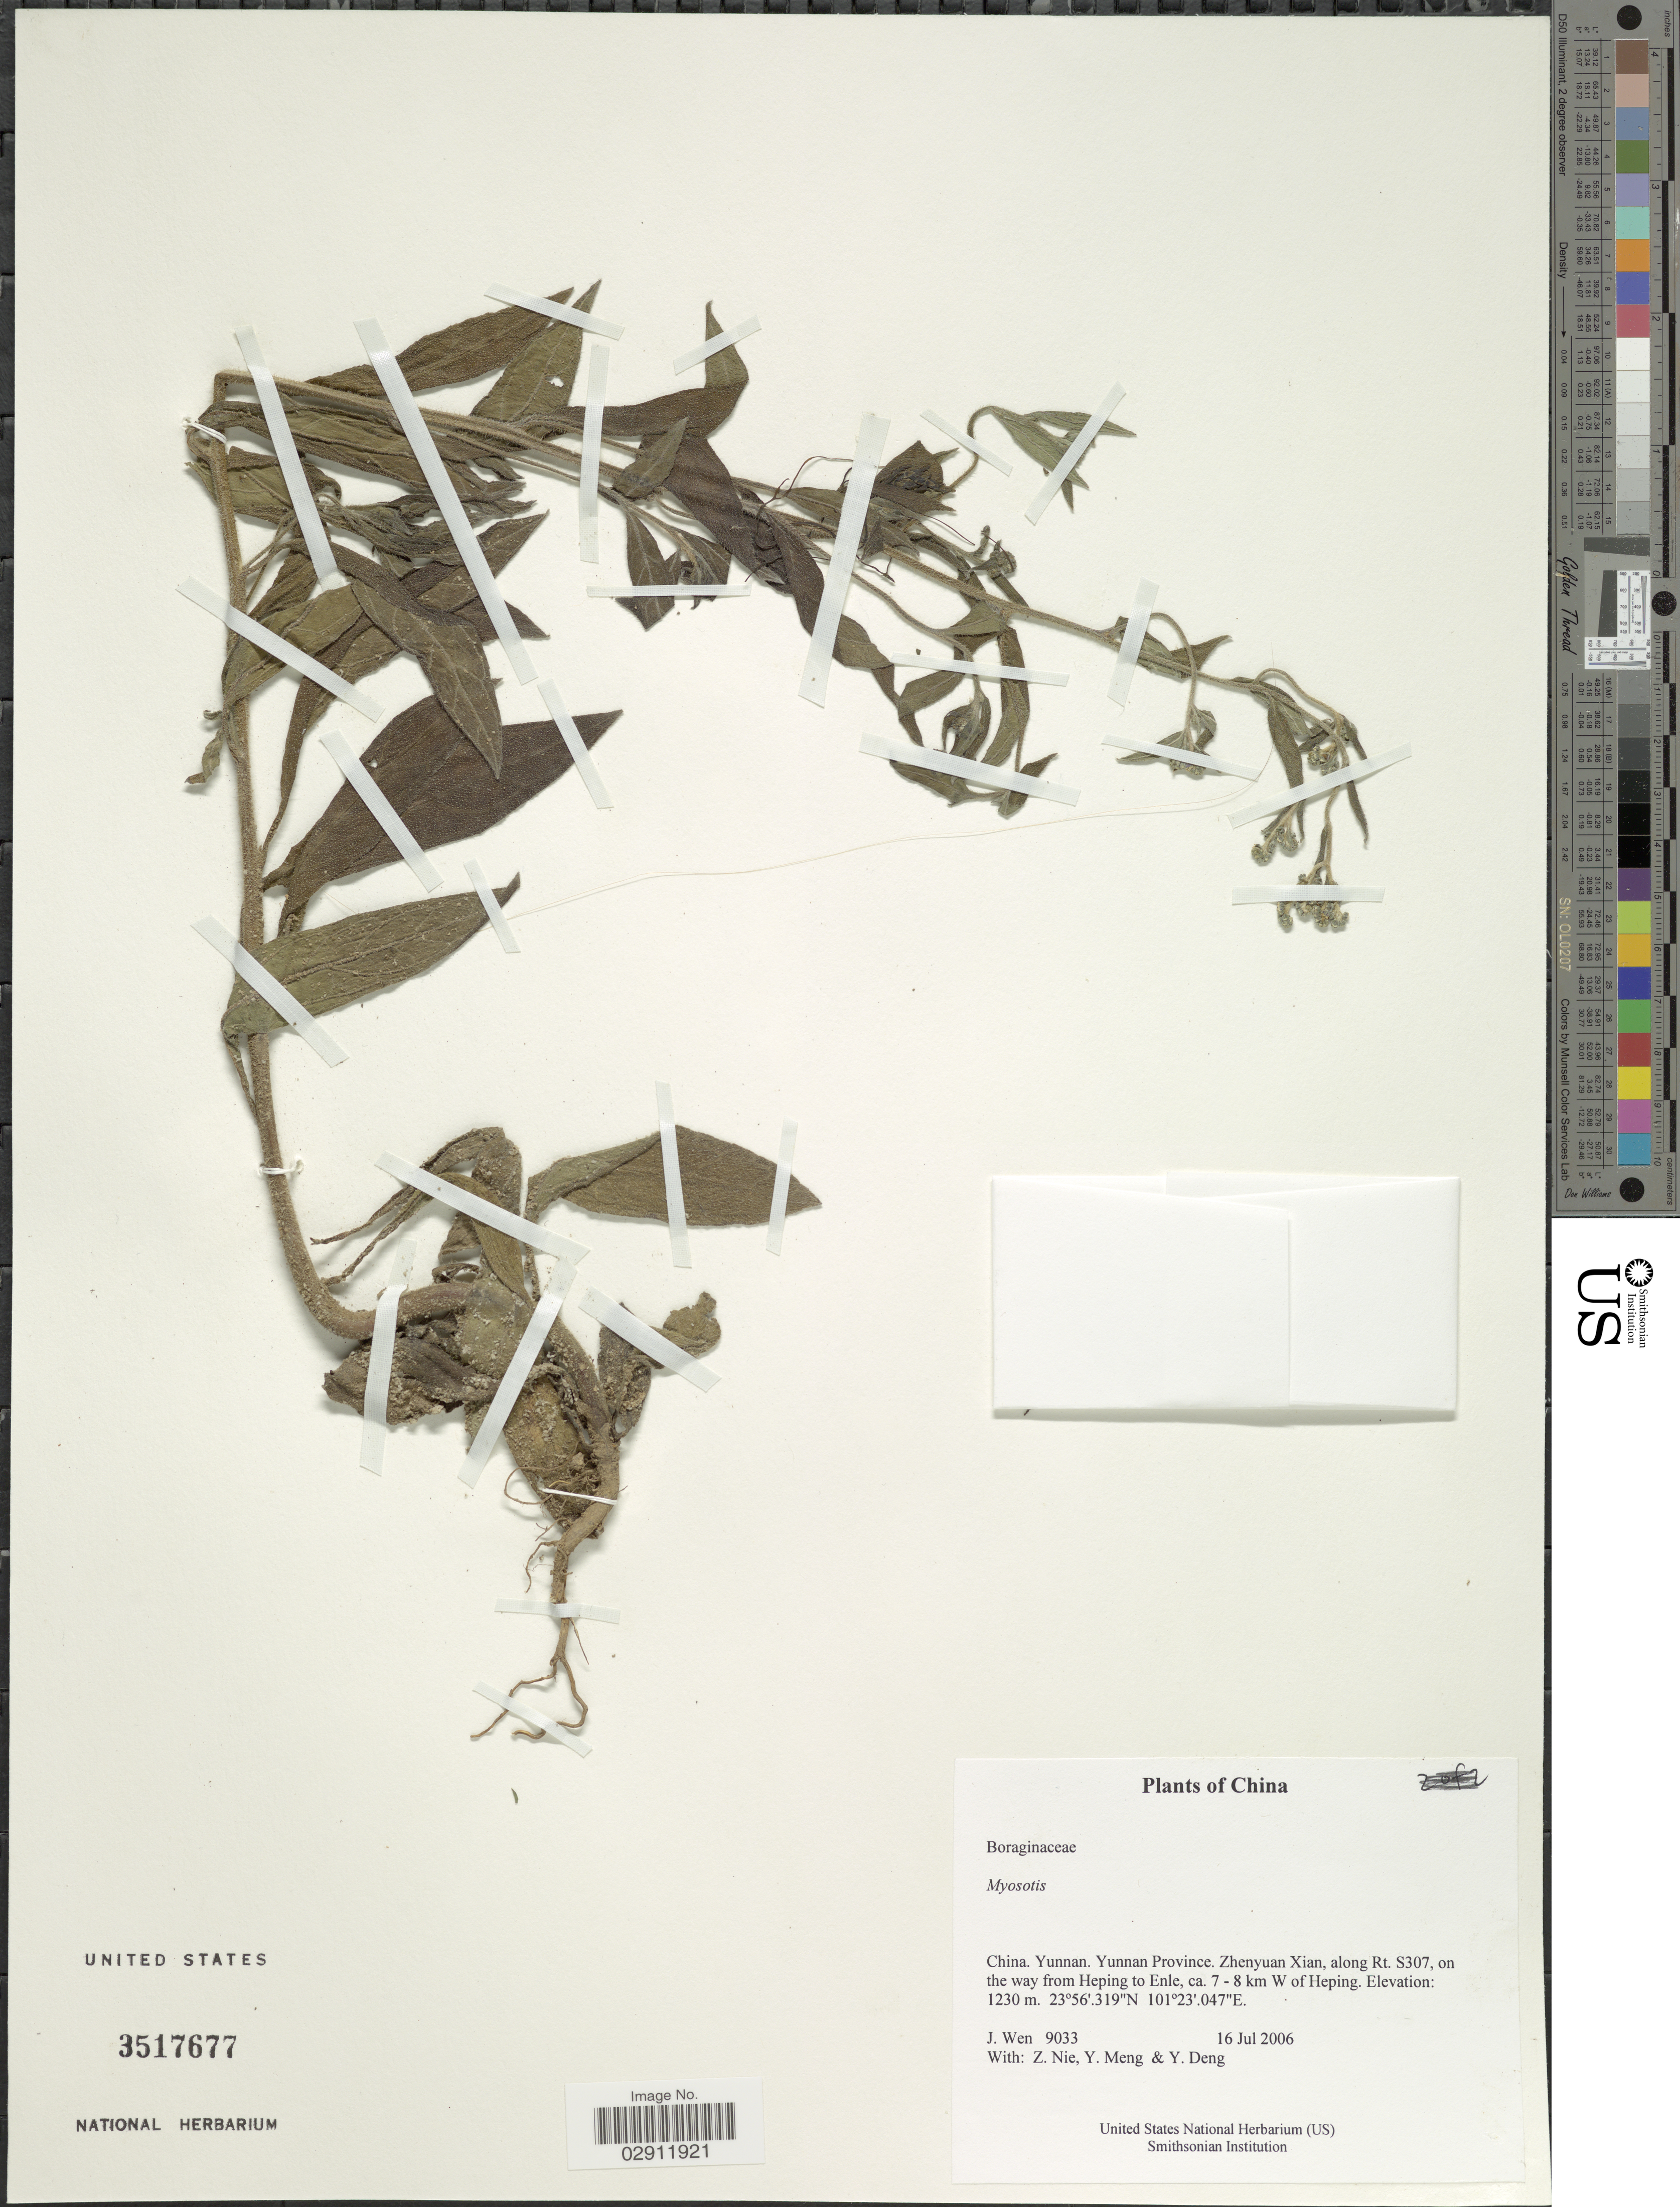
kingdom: Plantae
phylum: Tracheophyta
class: Magnoliopsida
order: Boraginales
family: Boraginaceae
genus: Myosotis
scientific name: Myosotis sp.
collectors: J. Wen, Z. Nie, Y. Meng & Y. Deng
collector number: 9033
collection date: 2006-07-16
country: China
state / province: Yunnan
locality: Zhenyuan Xian, along Rt. S307, on the way from Heping to Enle, ca. 7-8 km W of Heping.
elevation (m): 1230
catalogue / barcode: US 3517677